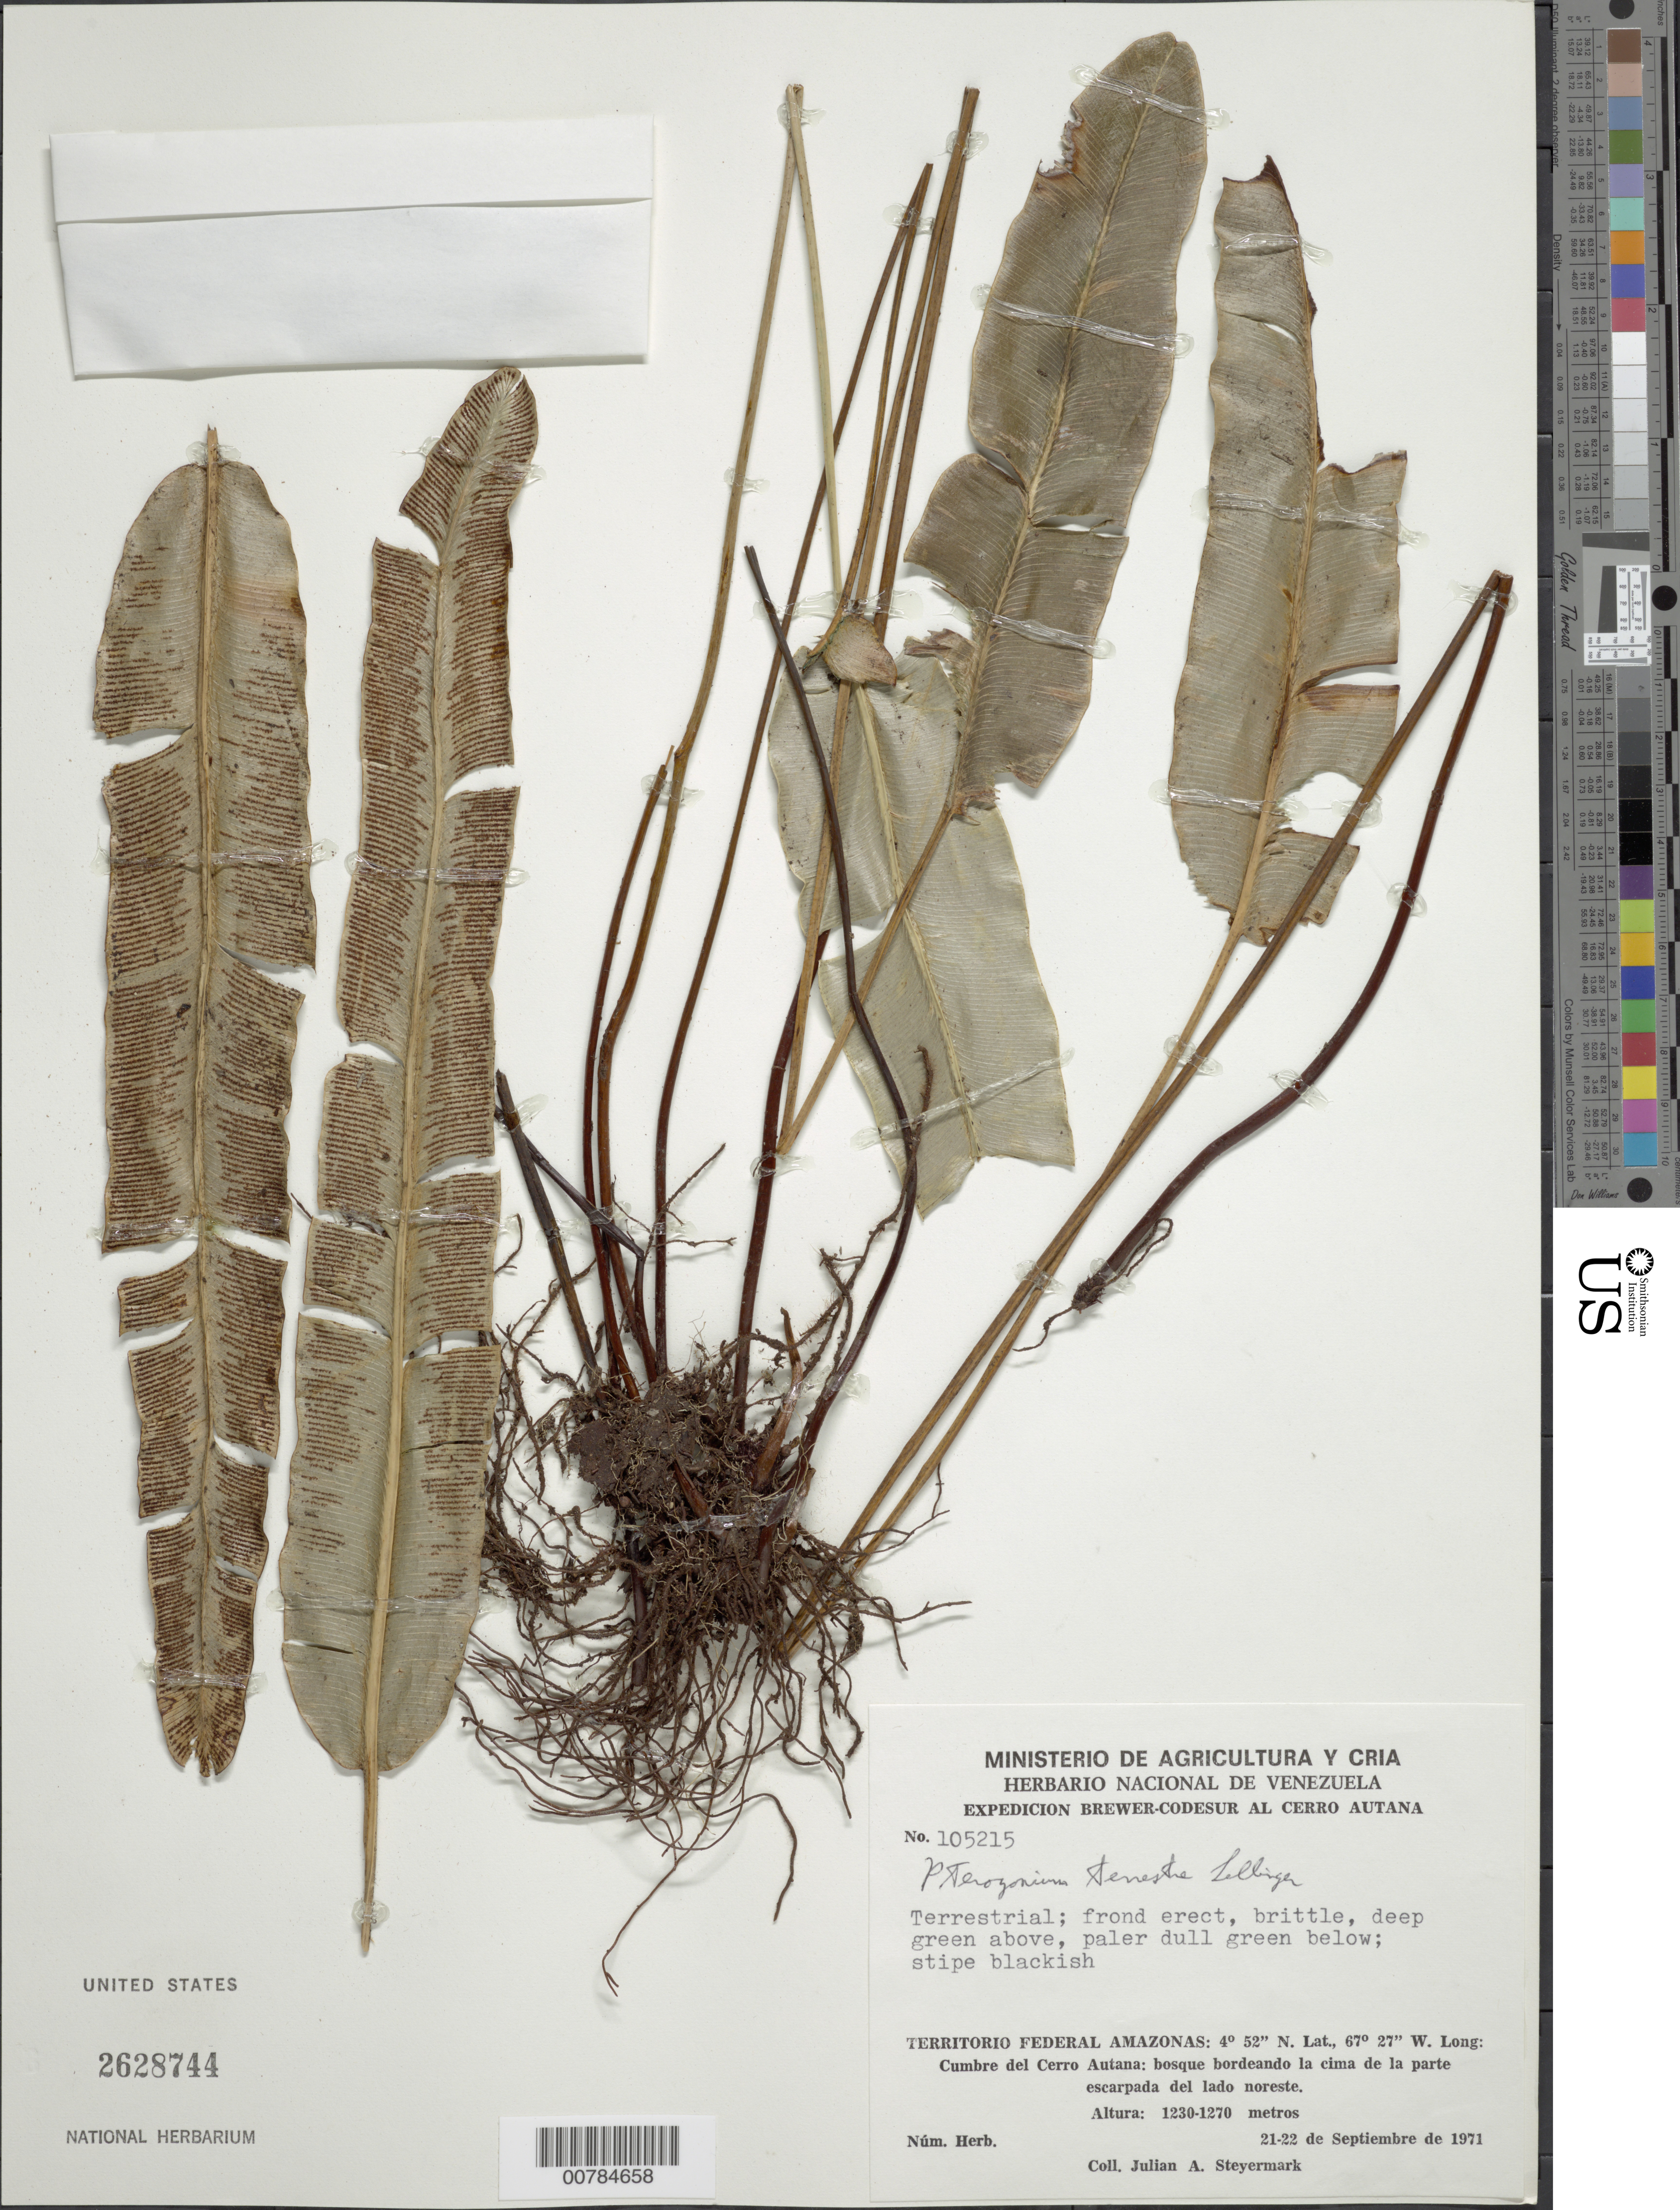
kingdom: Plantae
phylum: Tracheophyta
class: Polypodiopsida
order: Polypodiales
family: Pteridaceae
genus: Pterozonium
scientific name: Pterozonium terrestre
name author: Lellinger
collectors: J. Steyermark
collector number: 105215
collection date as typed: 21-Sep-71 to 22-Sep-71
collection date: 1971-09-21/1971-09-22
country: Venezuela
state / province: Amazonas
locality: Cerro Autana, cumbre, de la parte escarpada del lado NE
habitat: Bosque bordeando la cima de la parte escarpada del lado noreste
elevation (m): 1230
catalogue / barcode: US 2628744